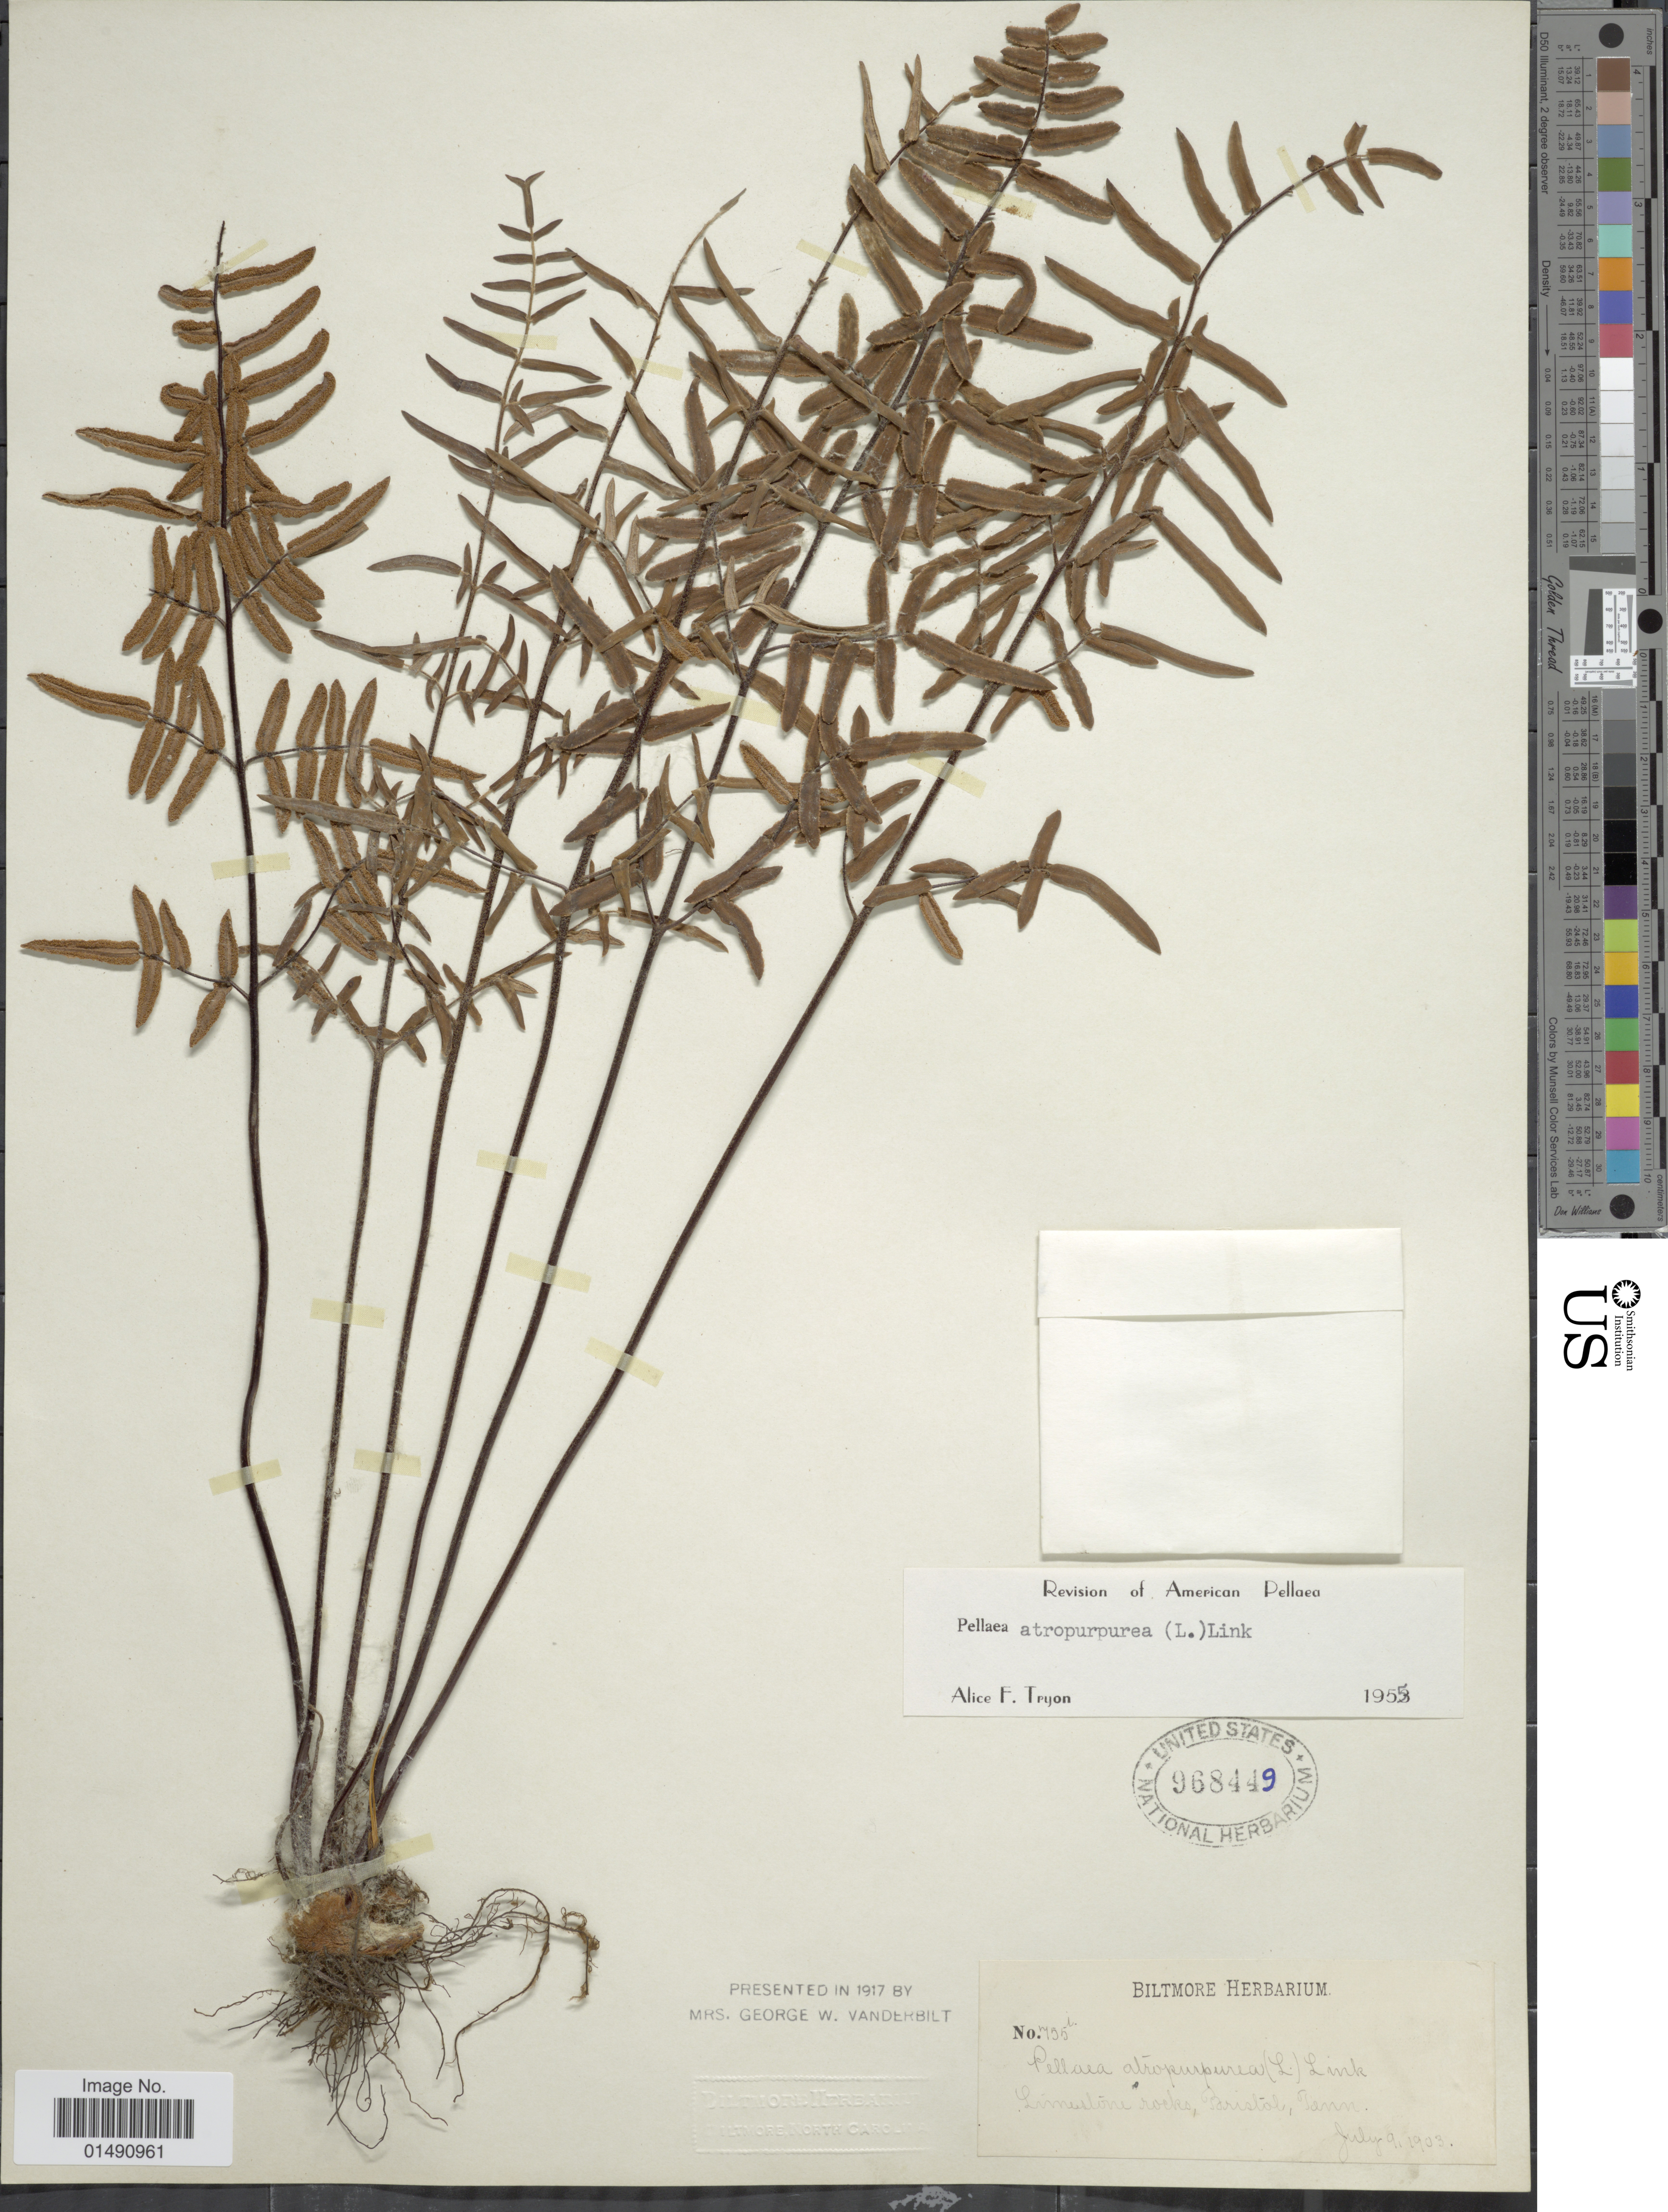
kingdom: Plantae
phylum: Tracheophyta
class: Polypodiopsida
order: Polypodiales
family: Pteridaceae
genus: Pellaea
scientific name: Pellaea atropurpurea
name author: (L.) Link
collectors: ex herb. Biltmore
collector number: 755b*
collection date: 1903-07-09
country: United States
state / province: Tennessee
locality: Bristol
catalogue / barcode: US 968449